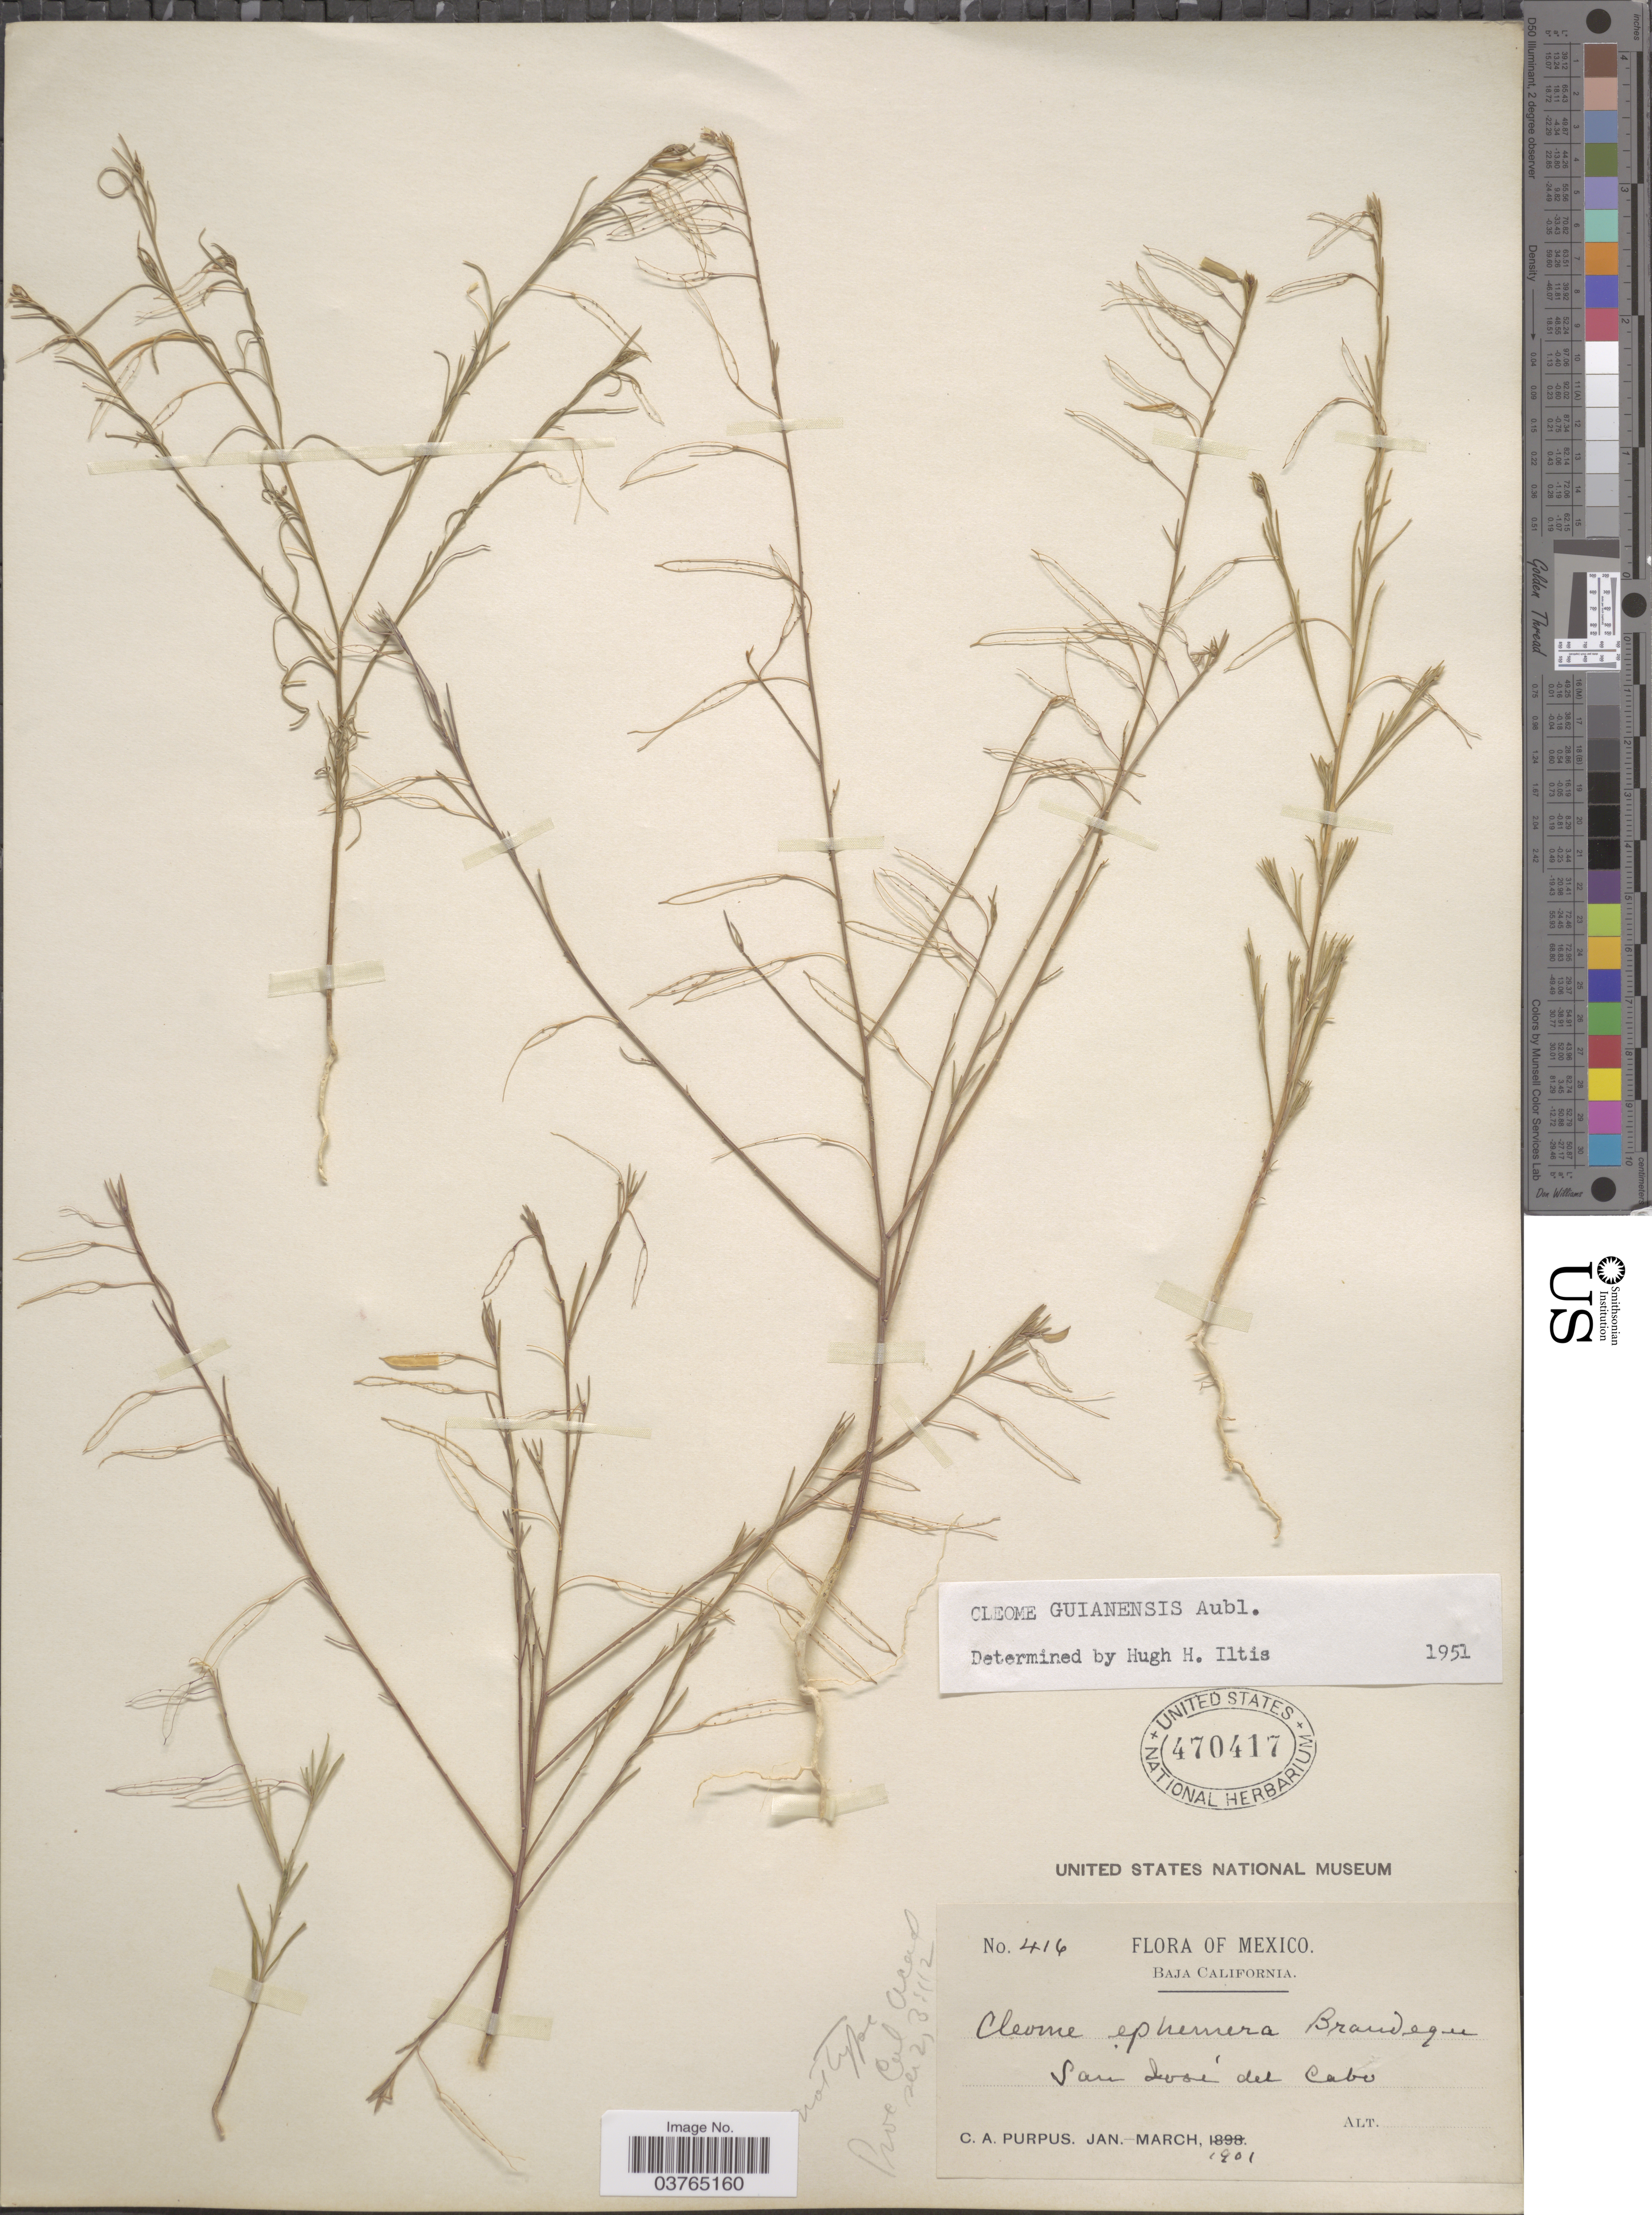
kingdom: Plantae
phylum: Tracheophyta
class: Magnoliopsida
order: Brassicales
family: Cleomaceae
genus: Physostemon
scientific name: Physostemon guianensis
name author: (Aubl.) Malme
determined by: Strong, M. T., (US), Smithsonian Institution - National Museum of Natural History (UNITED STATES)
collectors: C. A. Purpus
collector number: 416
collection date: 1901-01/1901-03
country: Mexico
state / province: Baja California Sur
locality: San José del Cabo.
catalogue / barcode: US 470417